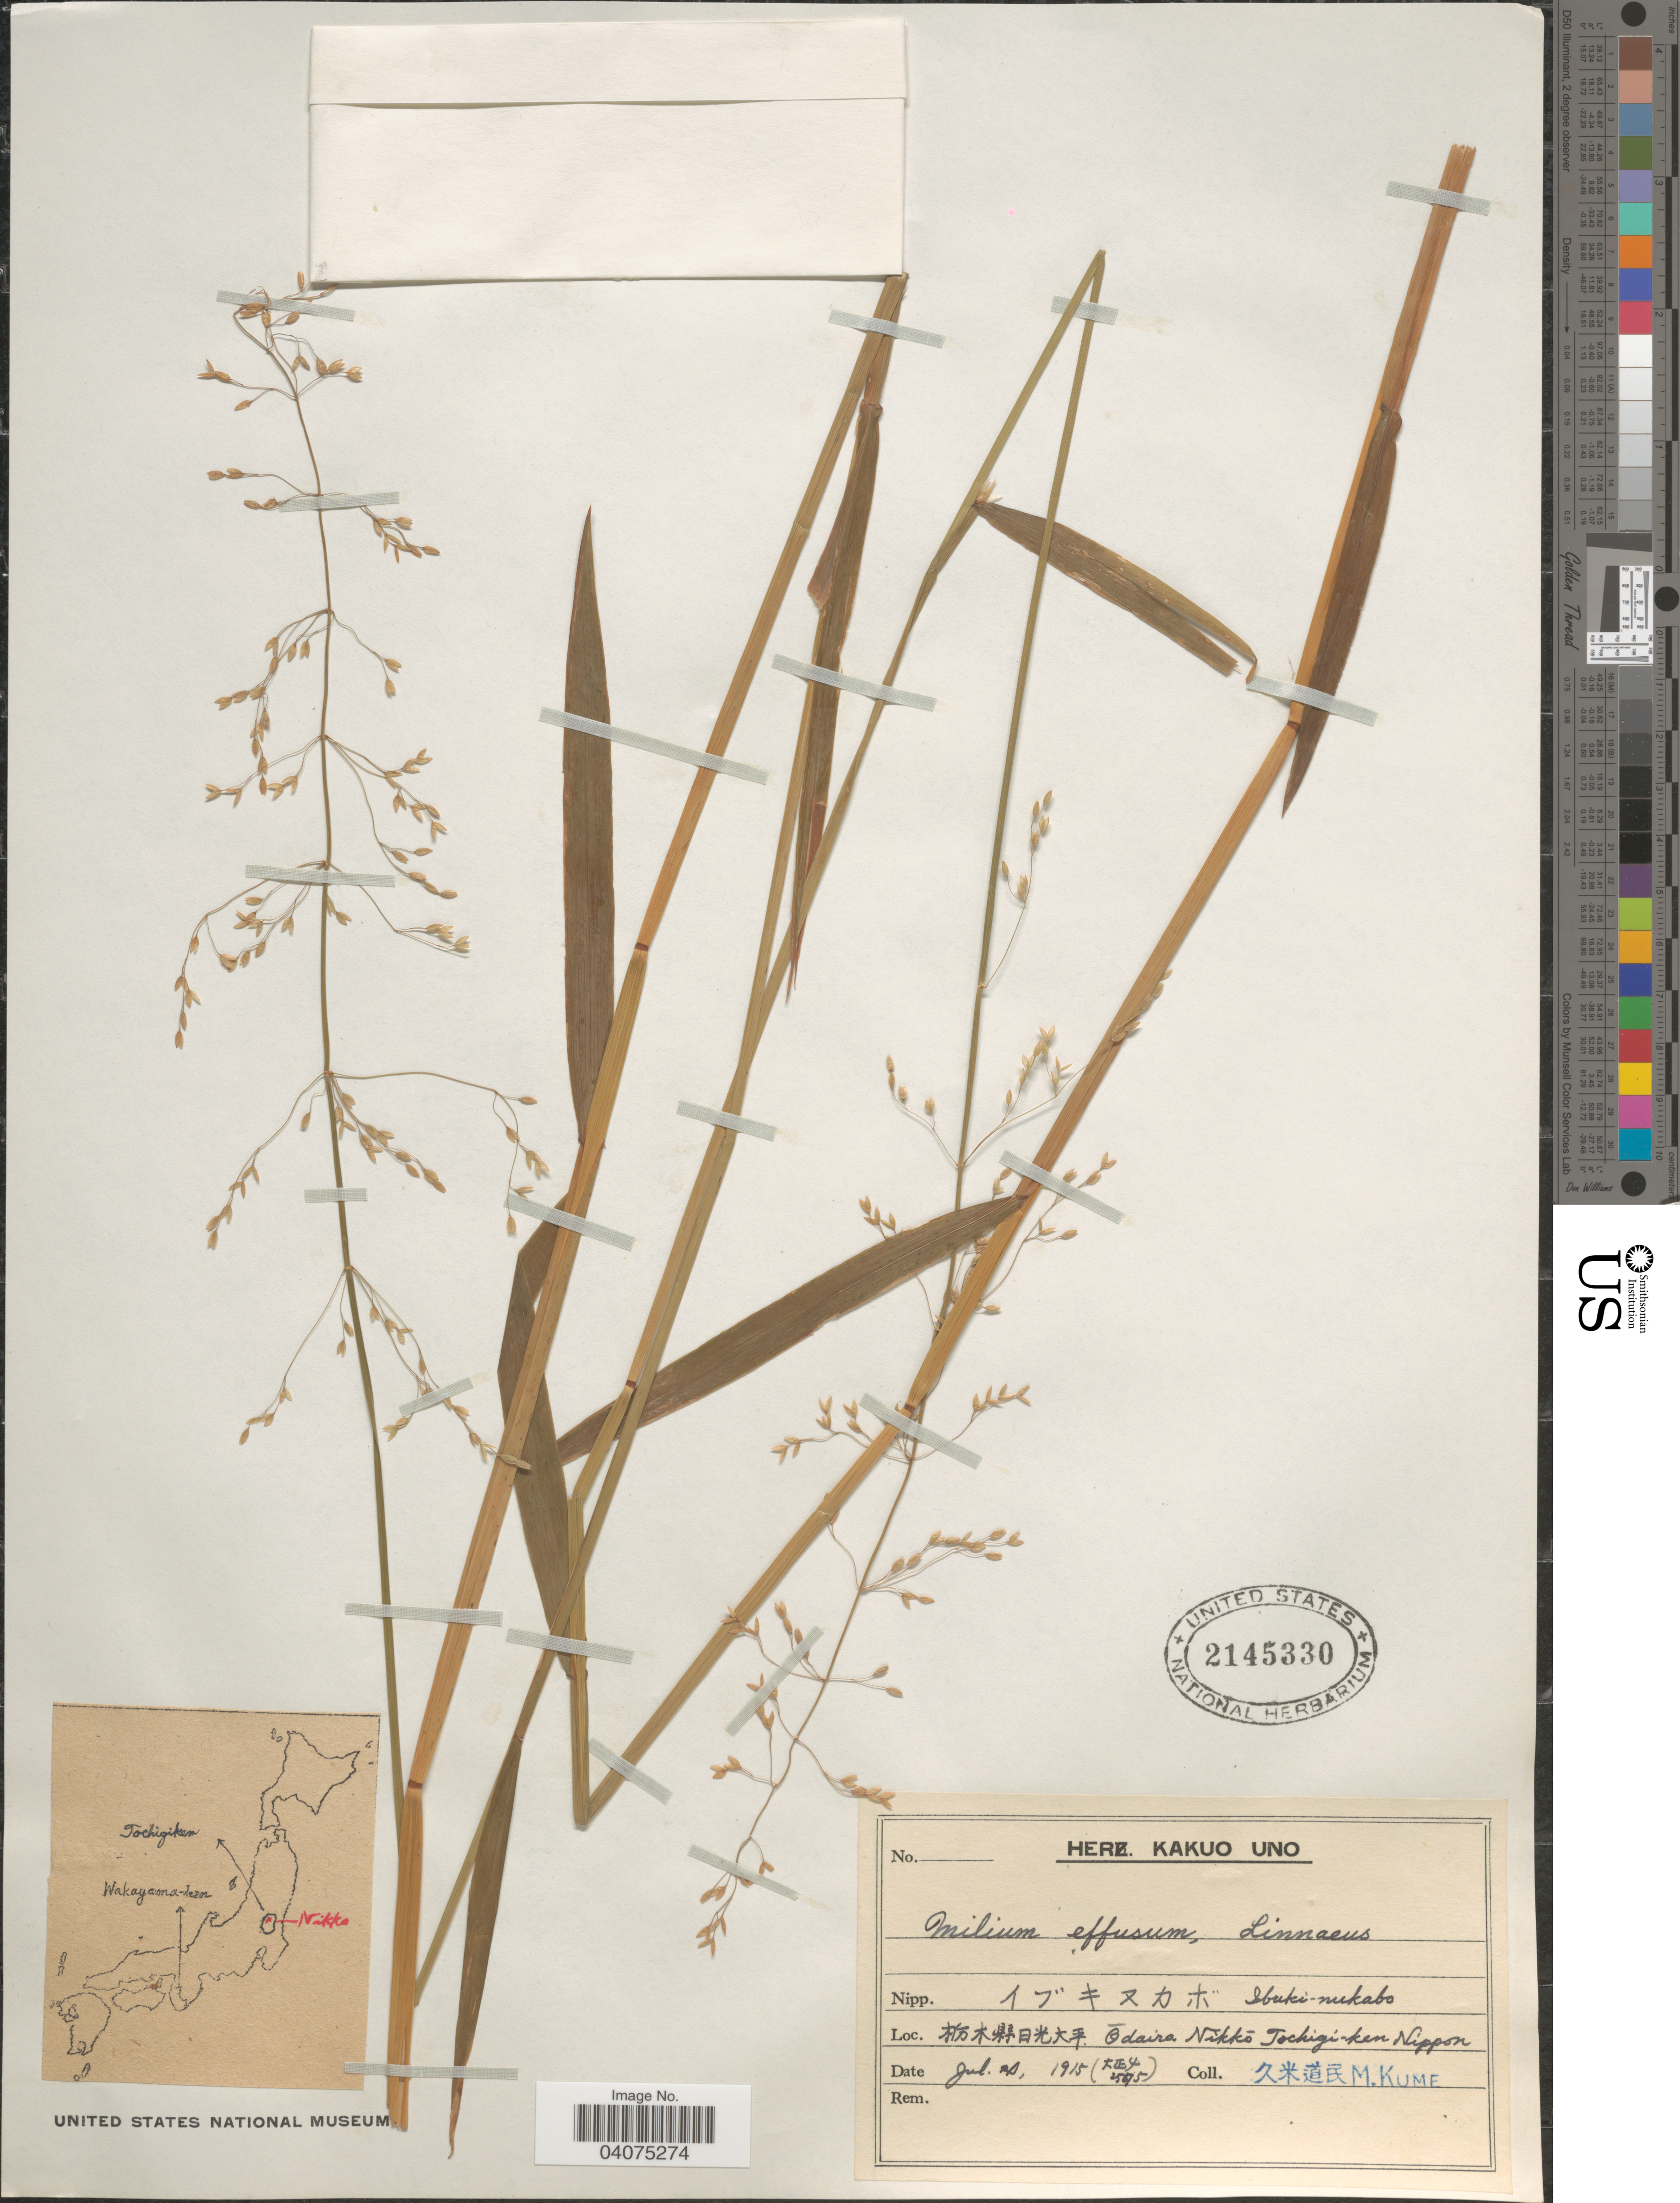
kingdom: Plantae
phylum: Tracheophyta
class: Liliopsida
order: Poales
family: Poaceae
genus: Milium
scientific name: Milium effusum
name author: L.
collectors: M. Kume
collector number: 2595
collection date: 1915-07-21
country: Japan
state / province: Totigi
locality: X. Odaira Nikko Tochigi-ken Nippon.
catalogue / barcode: US 2145330